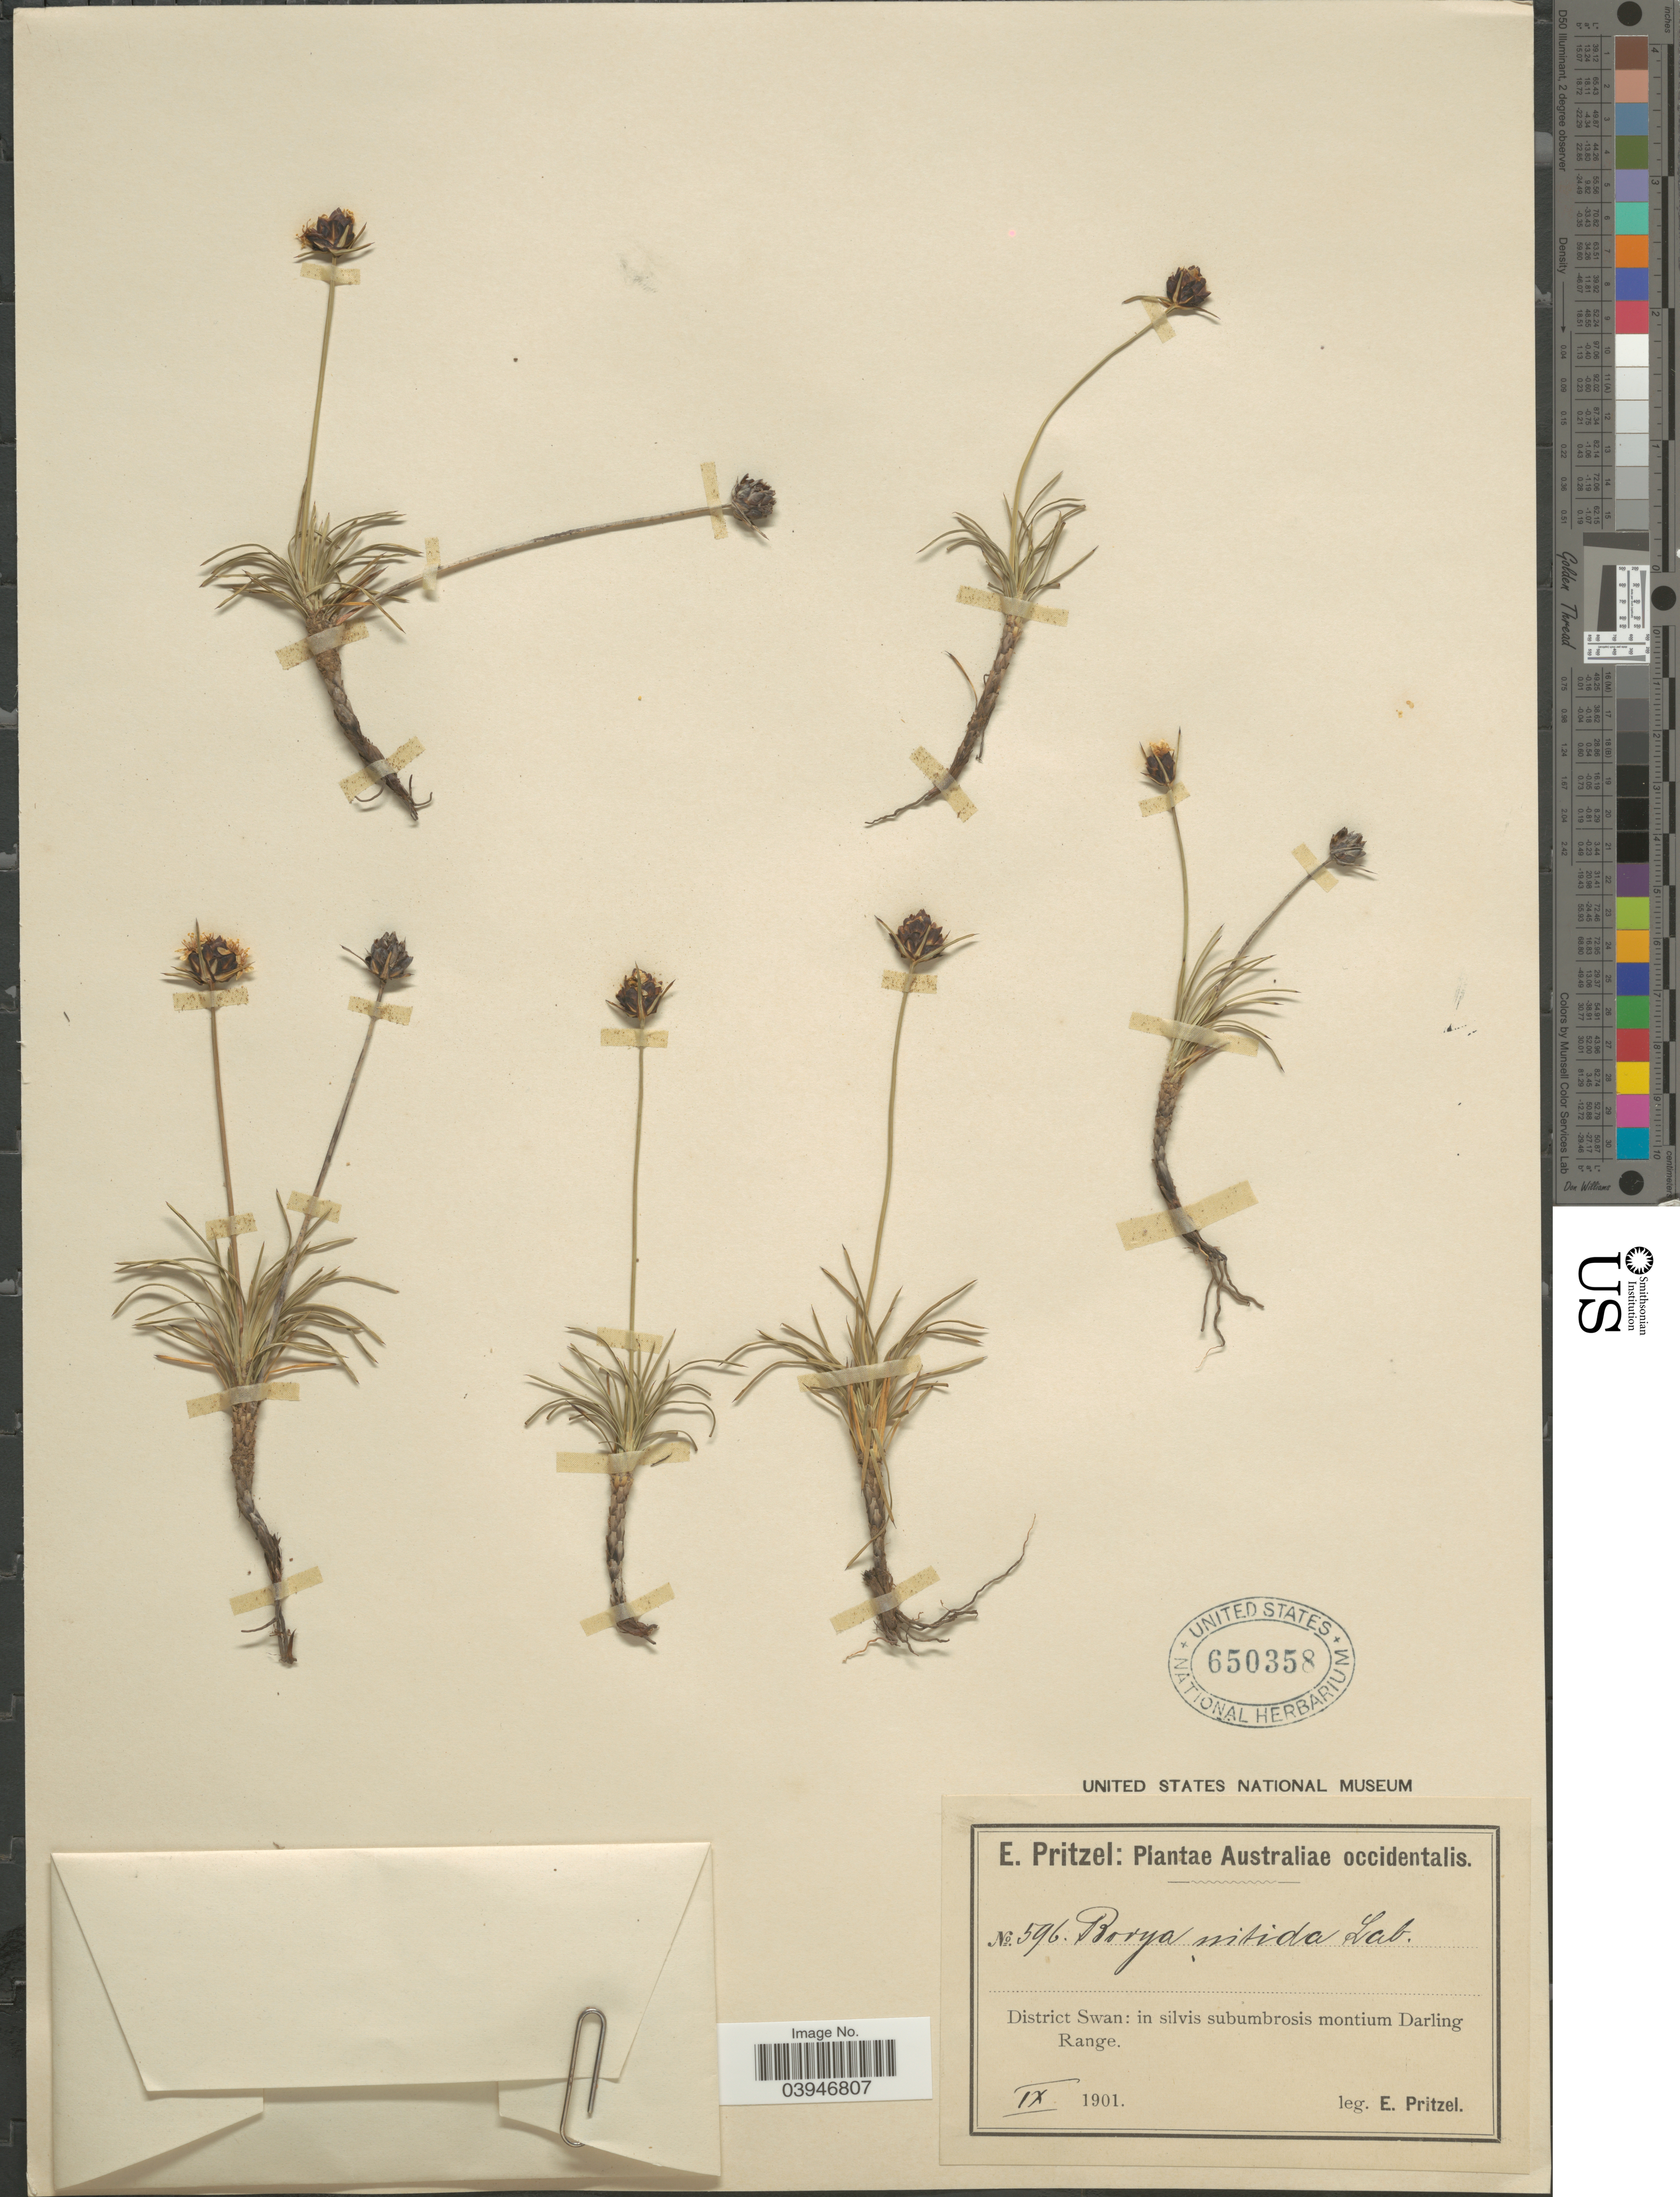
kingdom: Plantae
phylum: Tracheophyta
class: Liliopsida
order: Asparagales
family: Boryaceae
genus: Borya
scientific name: Borya nitida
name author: Labill.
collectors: E. G. Pritzel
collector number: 596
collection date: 1901-09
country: Australia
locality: Australiae occidentalis. District Swan: in silvis subumbrosis montium Darling Range.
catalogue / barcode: US 650358